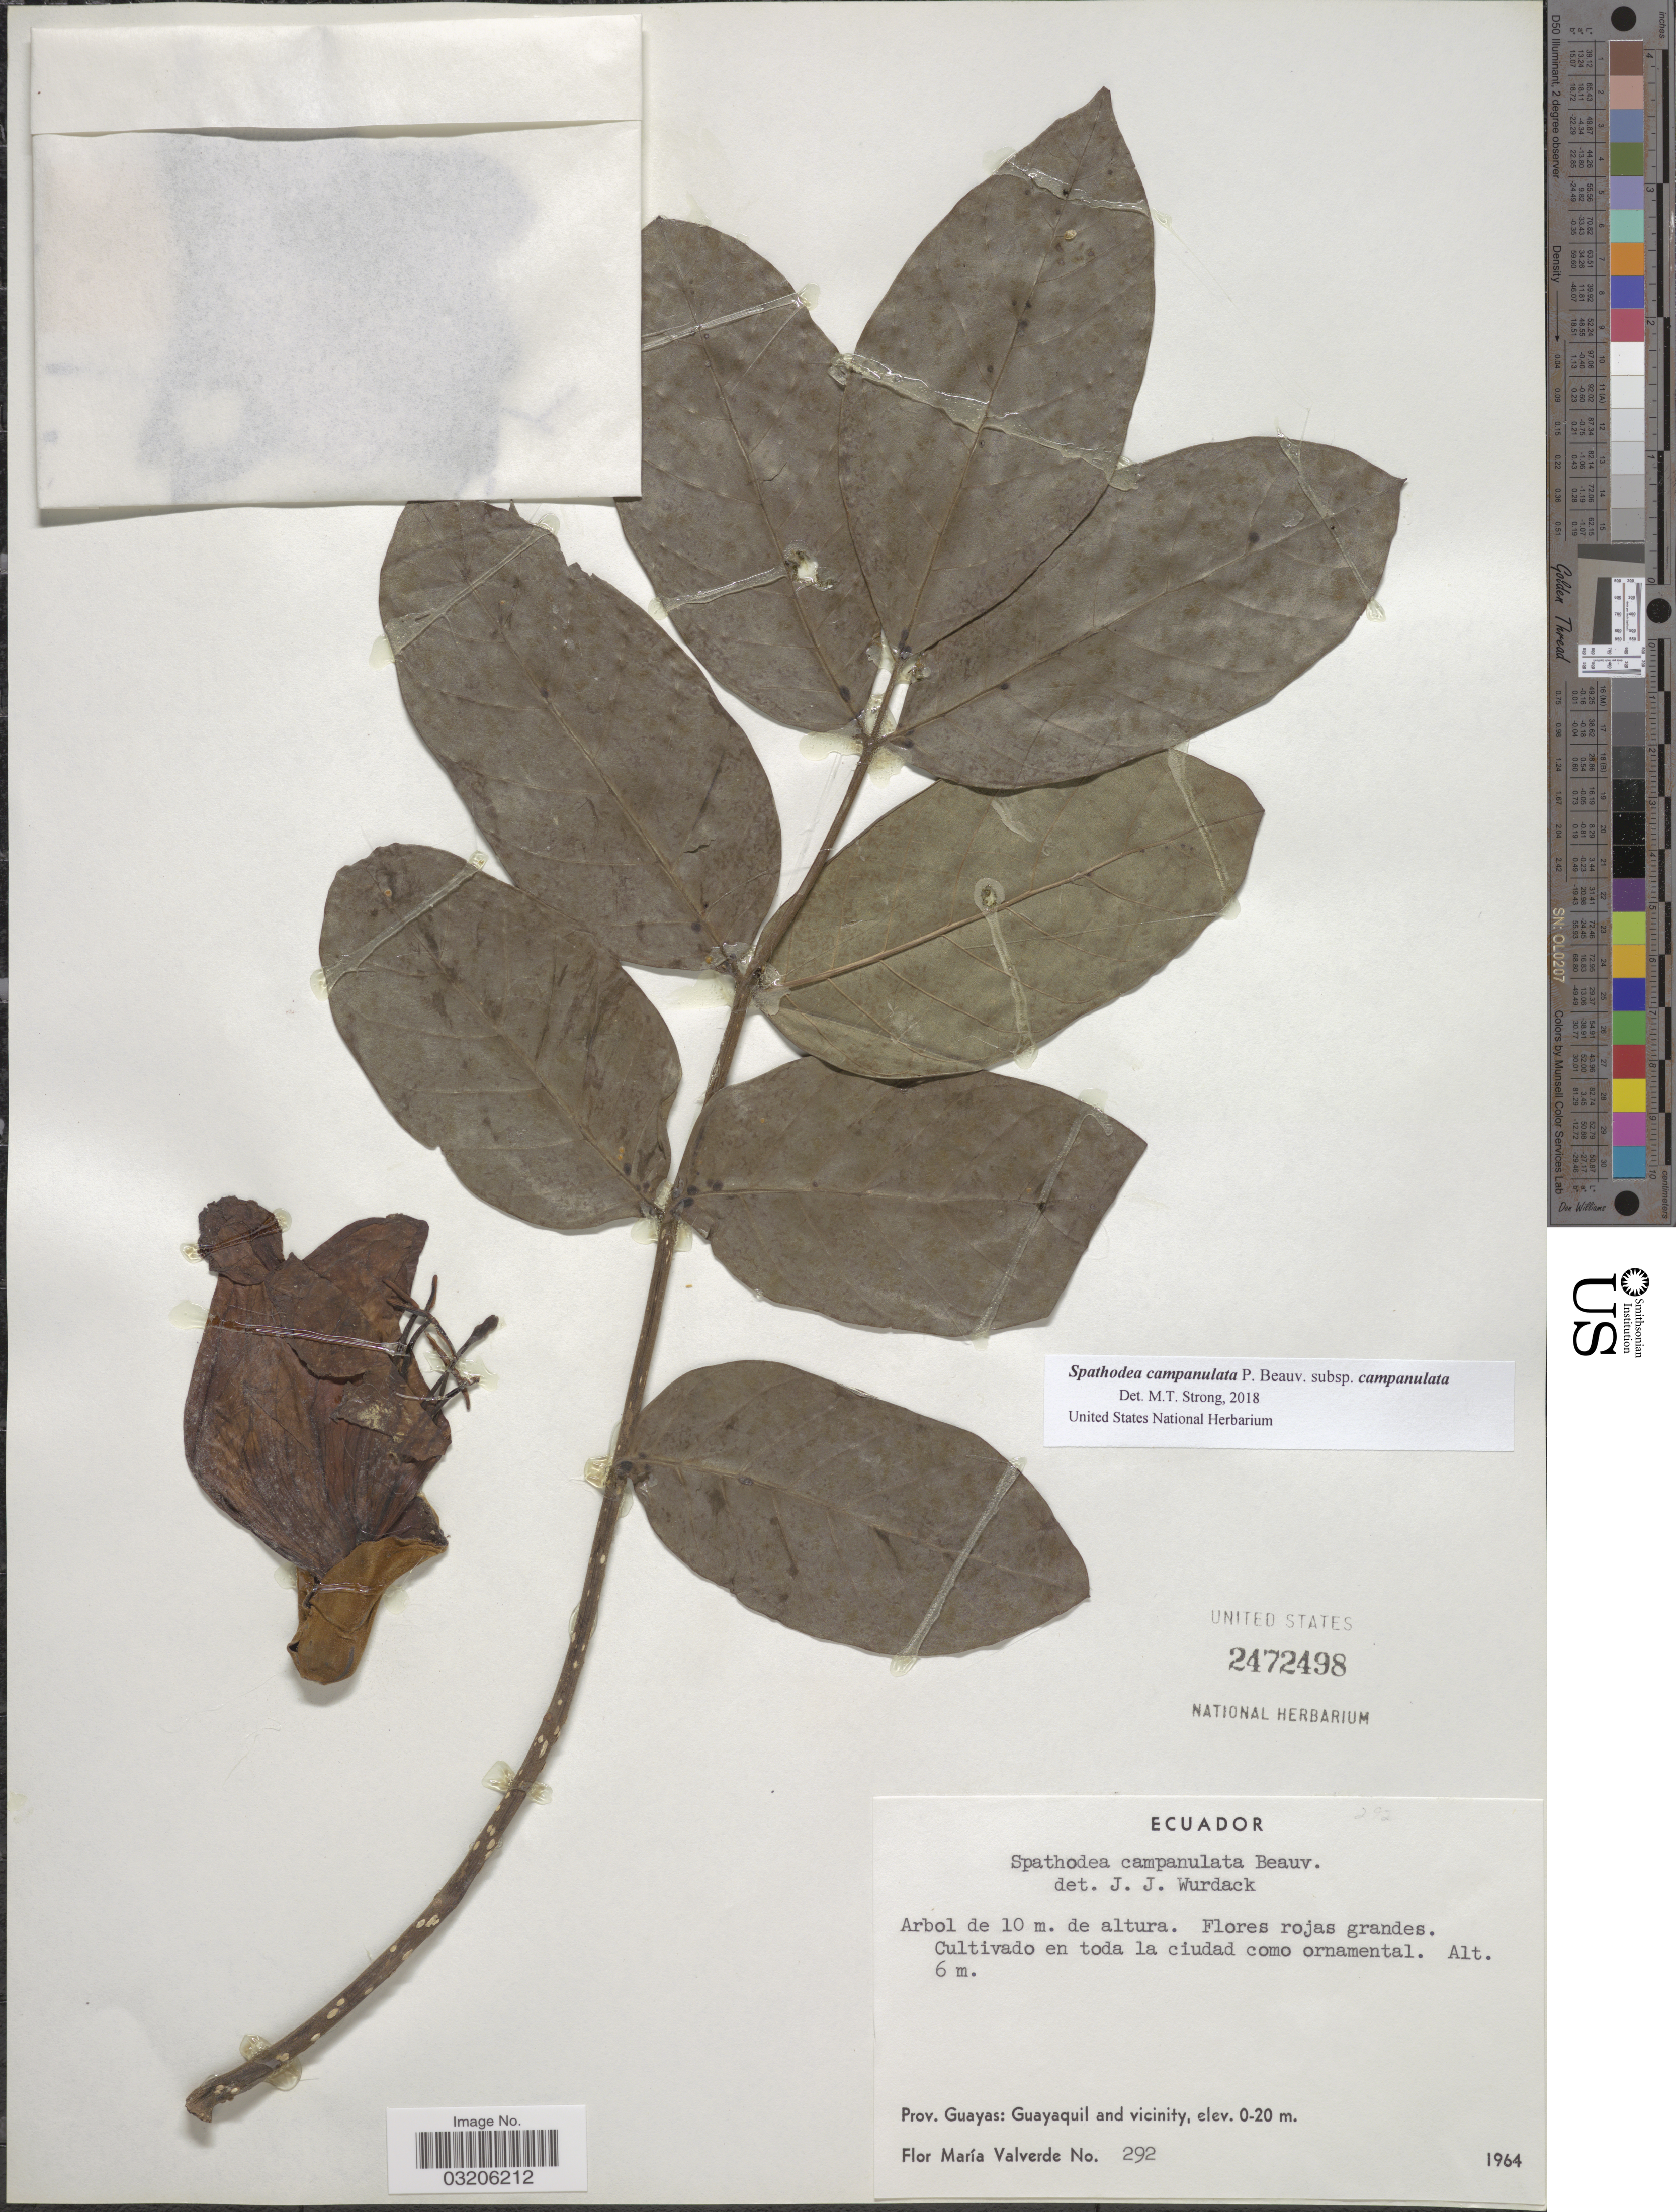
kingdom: Plantae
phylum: Tracheophyta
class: Magnoliopsida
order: Lamiales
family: Bignoniaceae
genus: Spathodea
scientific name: Spathodea campanulata subsp. campanulata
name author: P. Beauv.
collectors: F. M. Valverde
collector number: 292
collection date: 1964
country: Ecuador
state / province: Guayas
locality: Cultivado en toda la ciudad como ornamental. Guayaqyuil and vicinity.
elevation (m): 0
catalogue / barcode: US 2472498